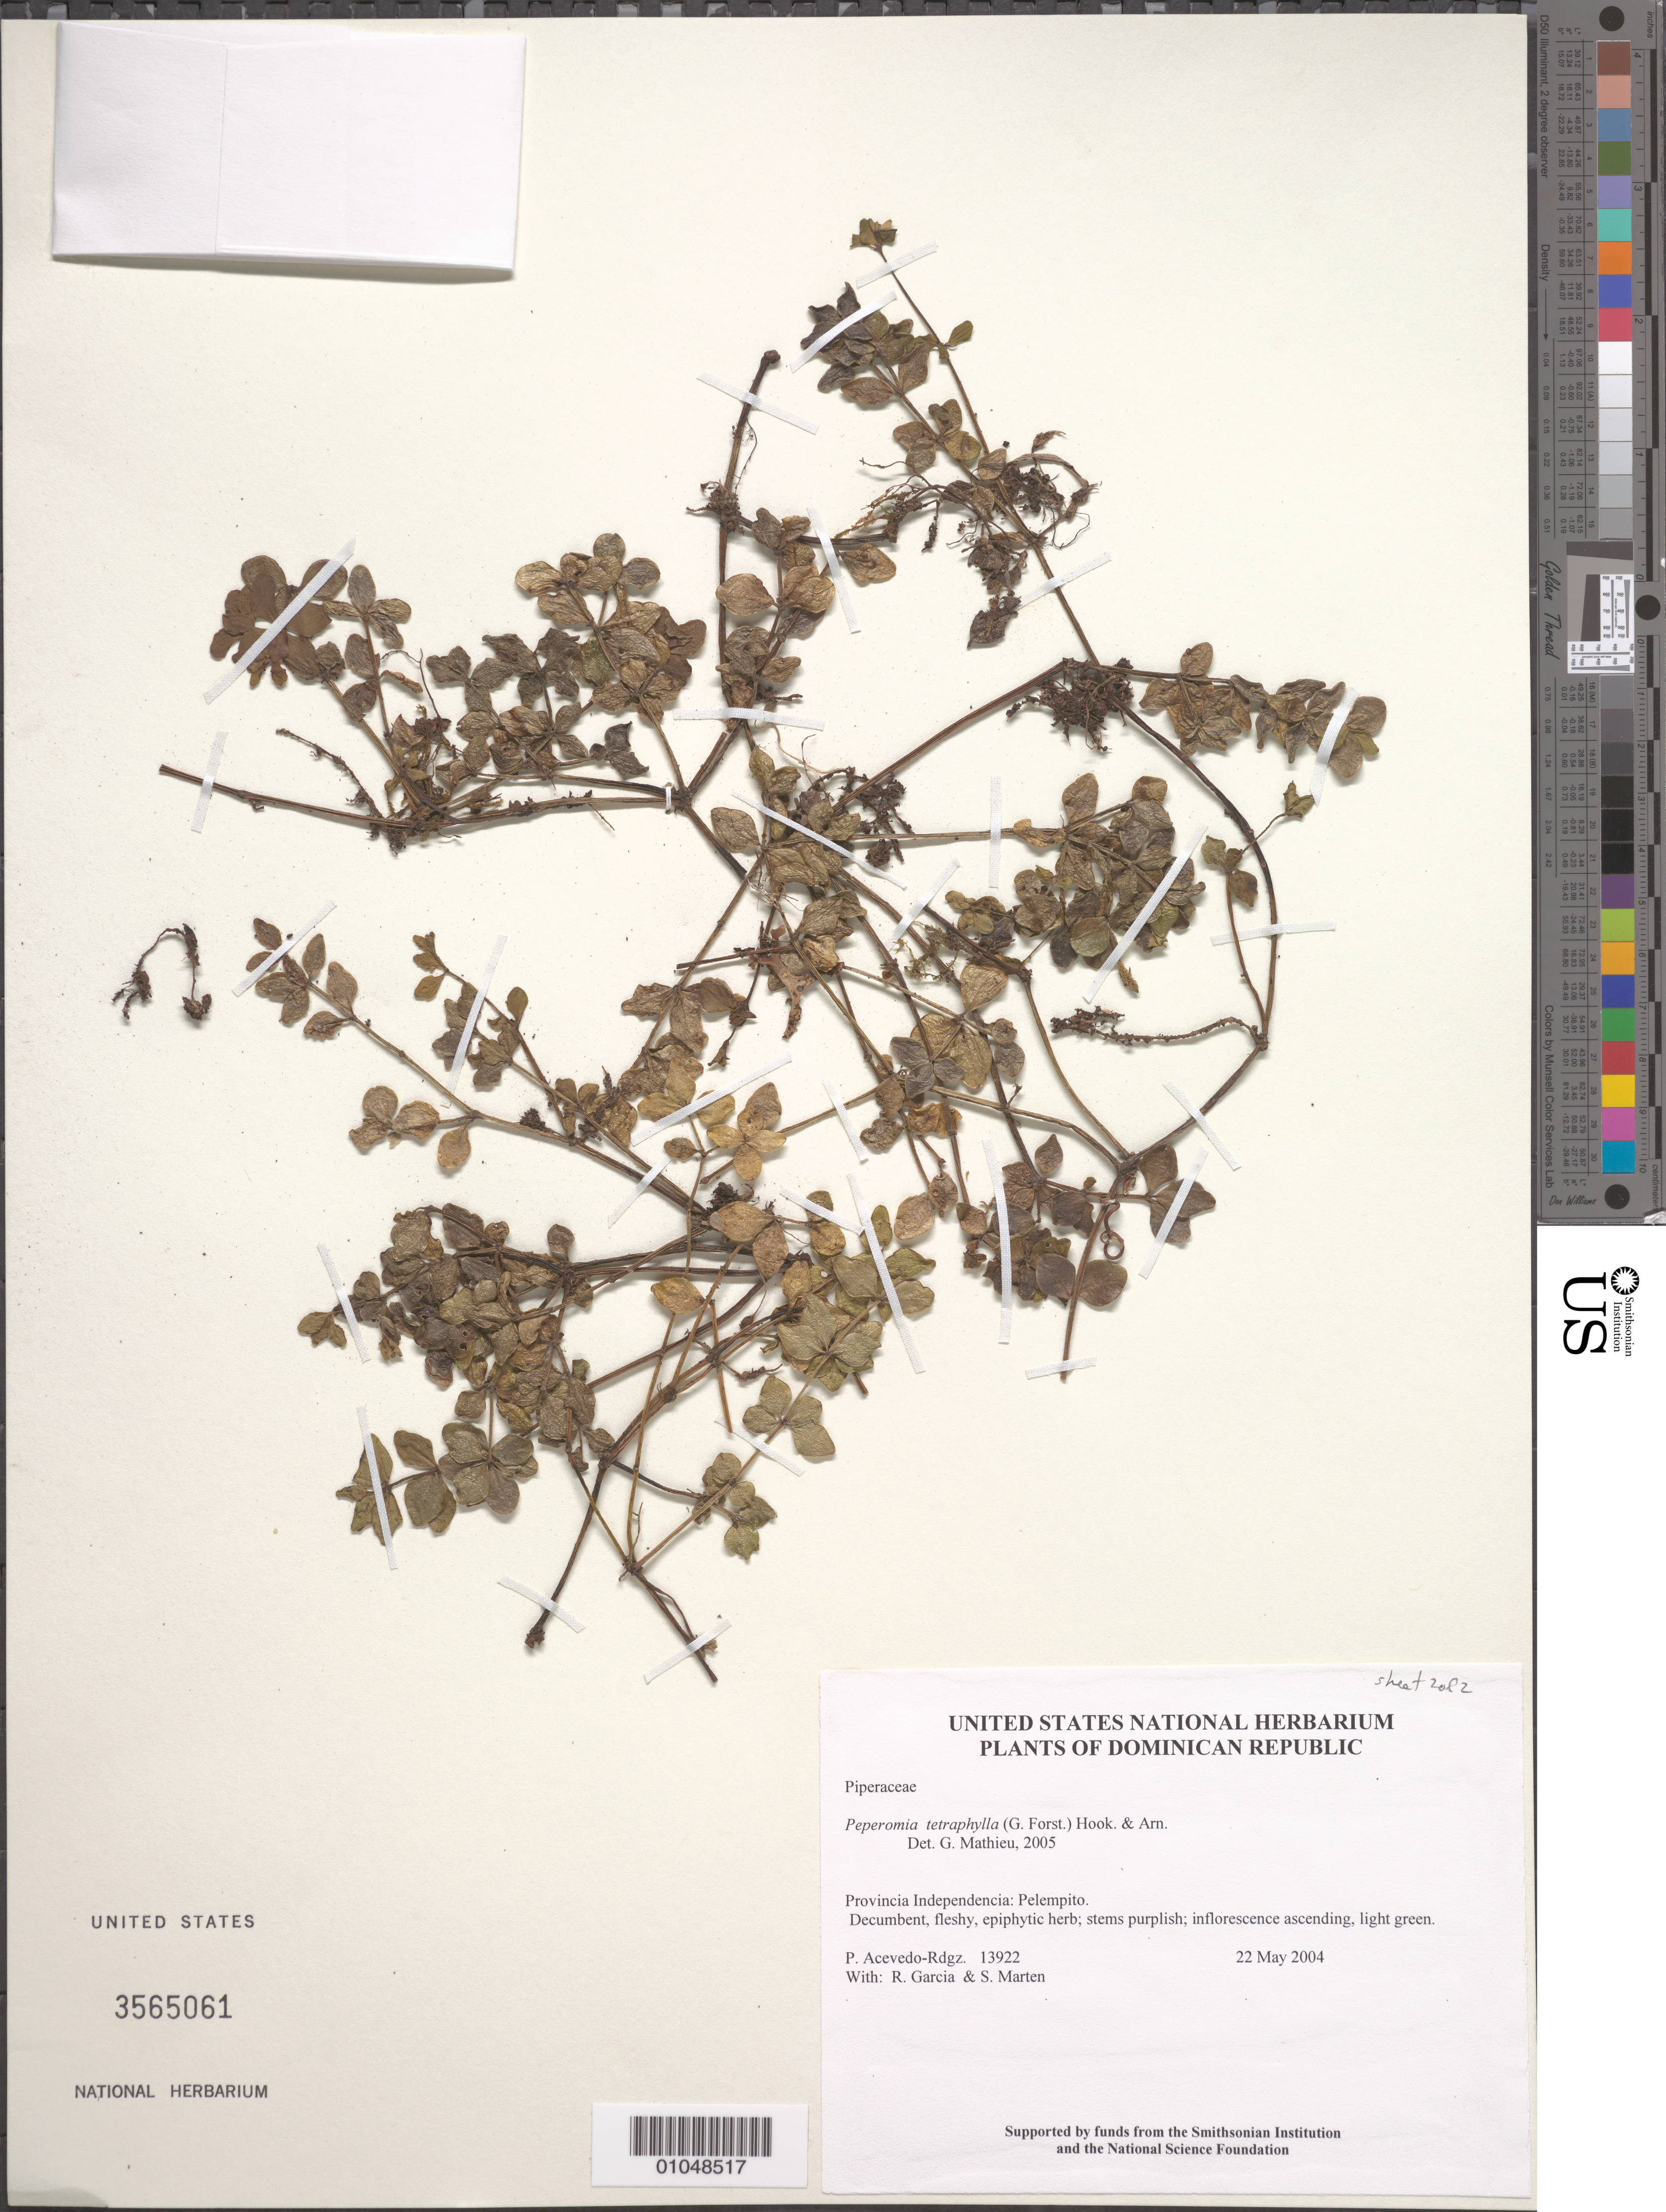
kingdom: Plantae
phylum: Tracheophyta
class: Magnoliopsida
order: Piperales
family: Piperaceae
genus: Peperomia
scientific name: Peperomia trichopus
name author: Trel. in J.F. Macbr.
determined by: Mathieu, Guido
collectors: P. Acevedo-Rodr., R. G. García & S. Marten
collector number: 13922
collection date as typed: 22 May 2004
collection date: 2004-05-22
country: Dominican Republic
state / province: Independencia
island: Hispaniola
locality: Pelempito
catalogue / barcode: US 3565061